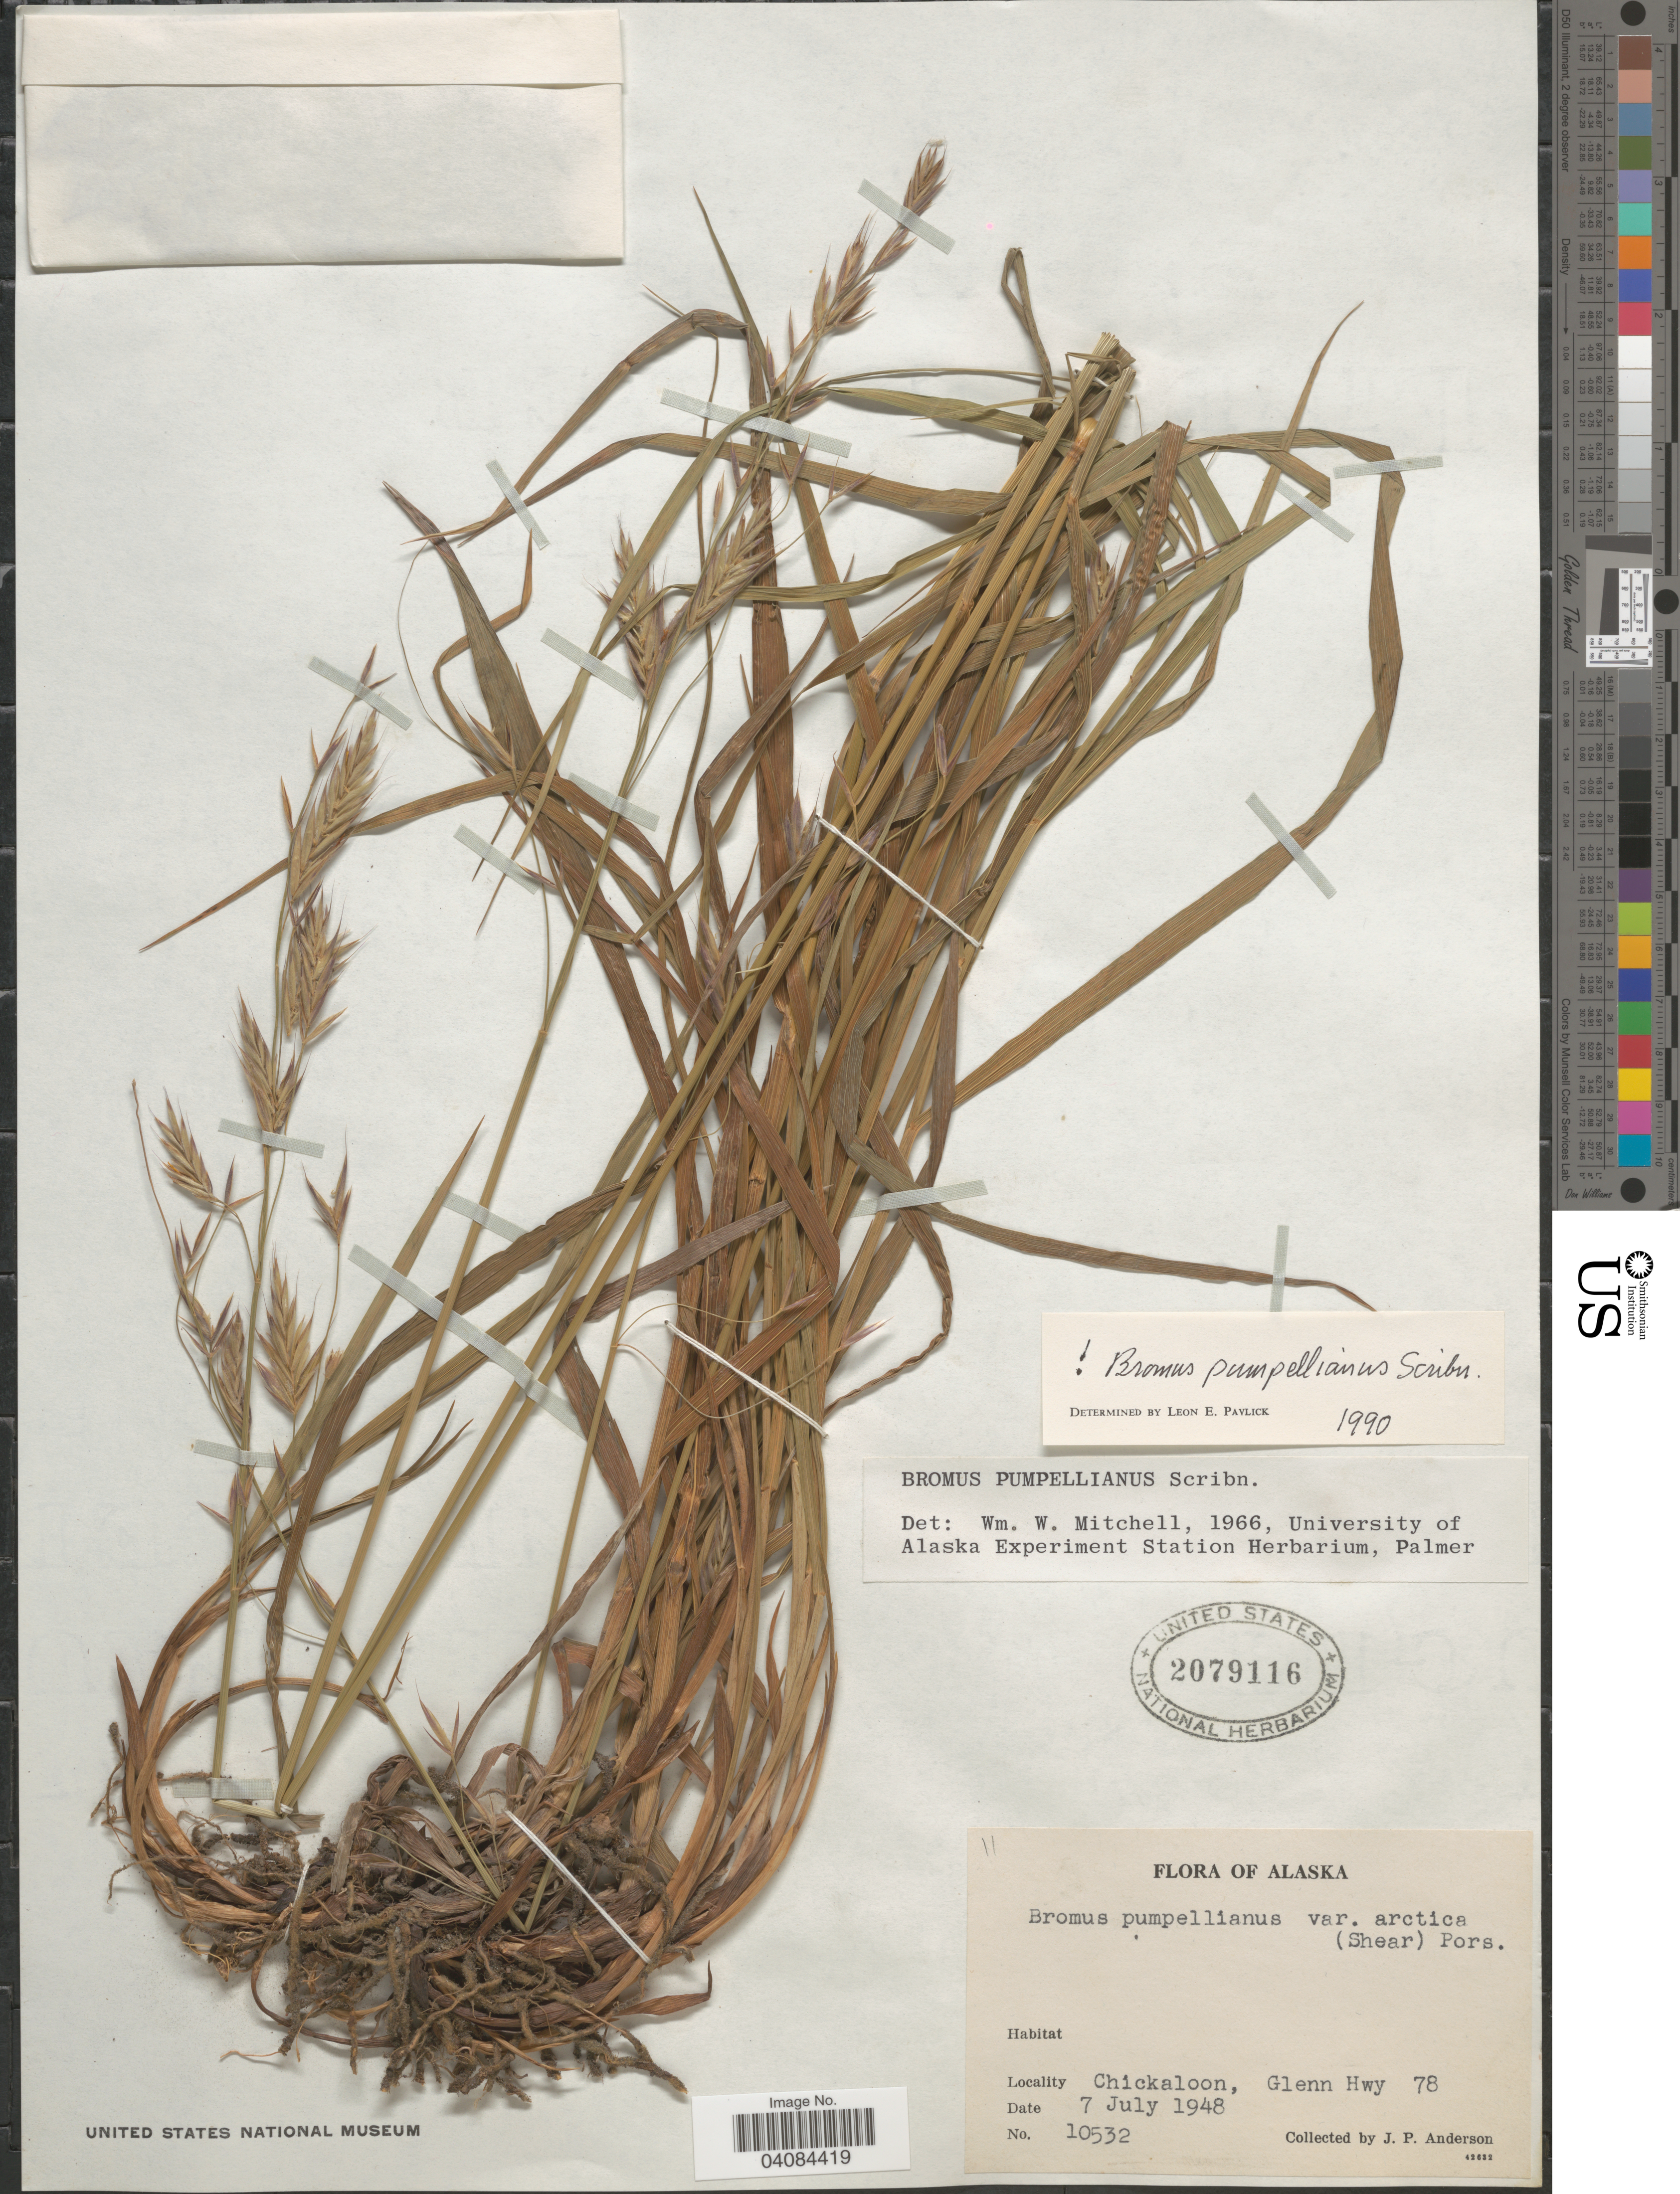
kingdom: Plantae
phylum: Tracheophyta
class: Liliopsida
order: Poales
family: Poaceae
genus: Bromus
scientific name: Bromus pumpellianus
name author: Scribn.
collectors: J. P. Anderson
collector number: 10532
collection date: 1948-07-07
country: United States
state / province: Alaska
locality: Chickaloon, Glenn Hwy 78.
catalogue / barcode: US 2079116